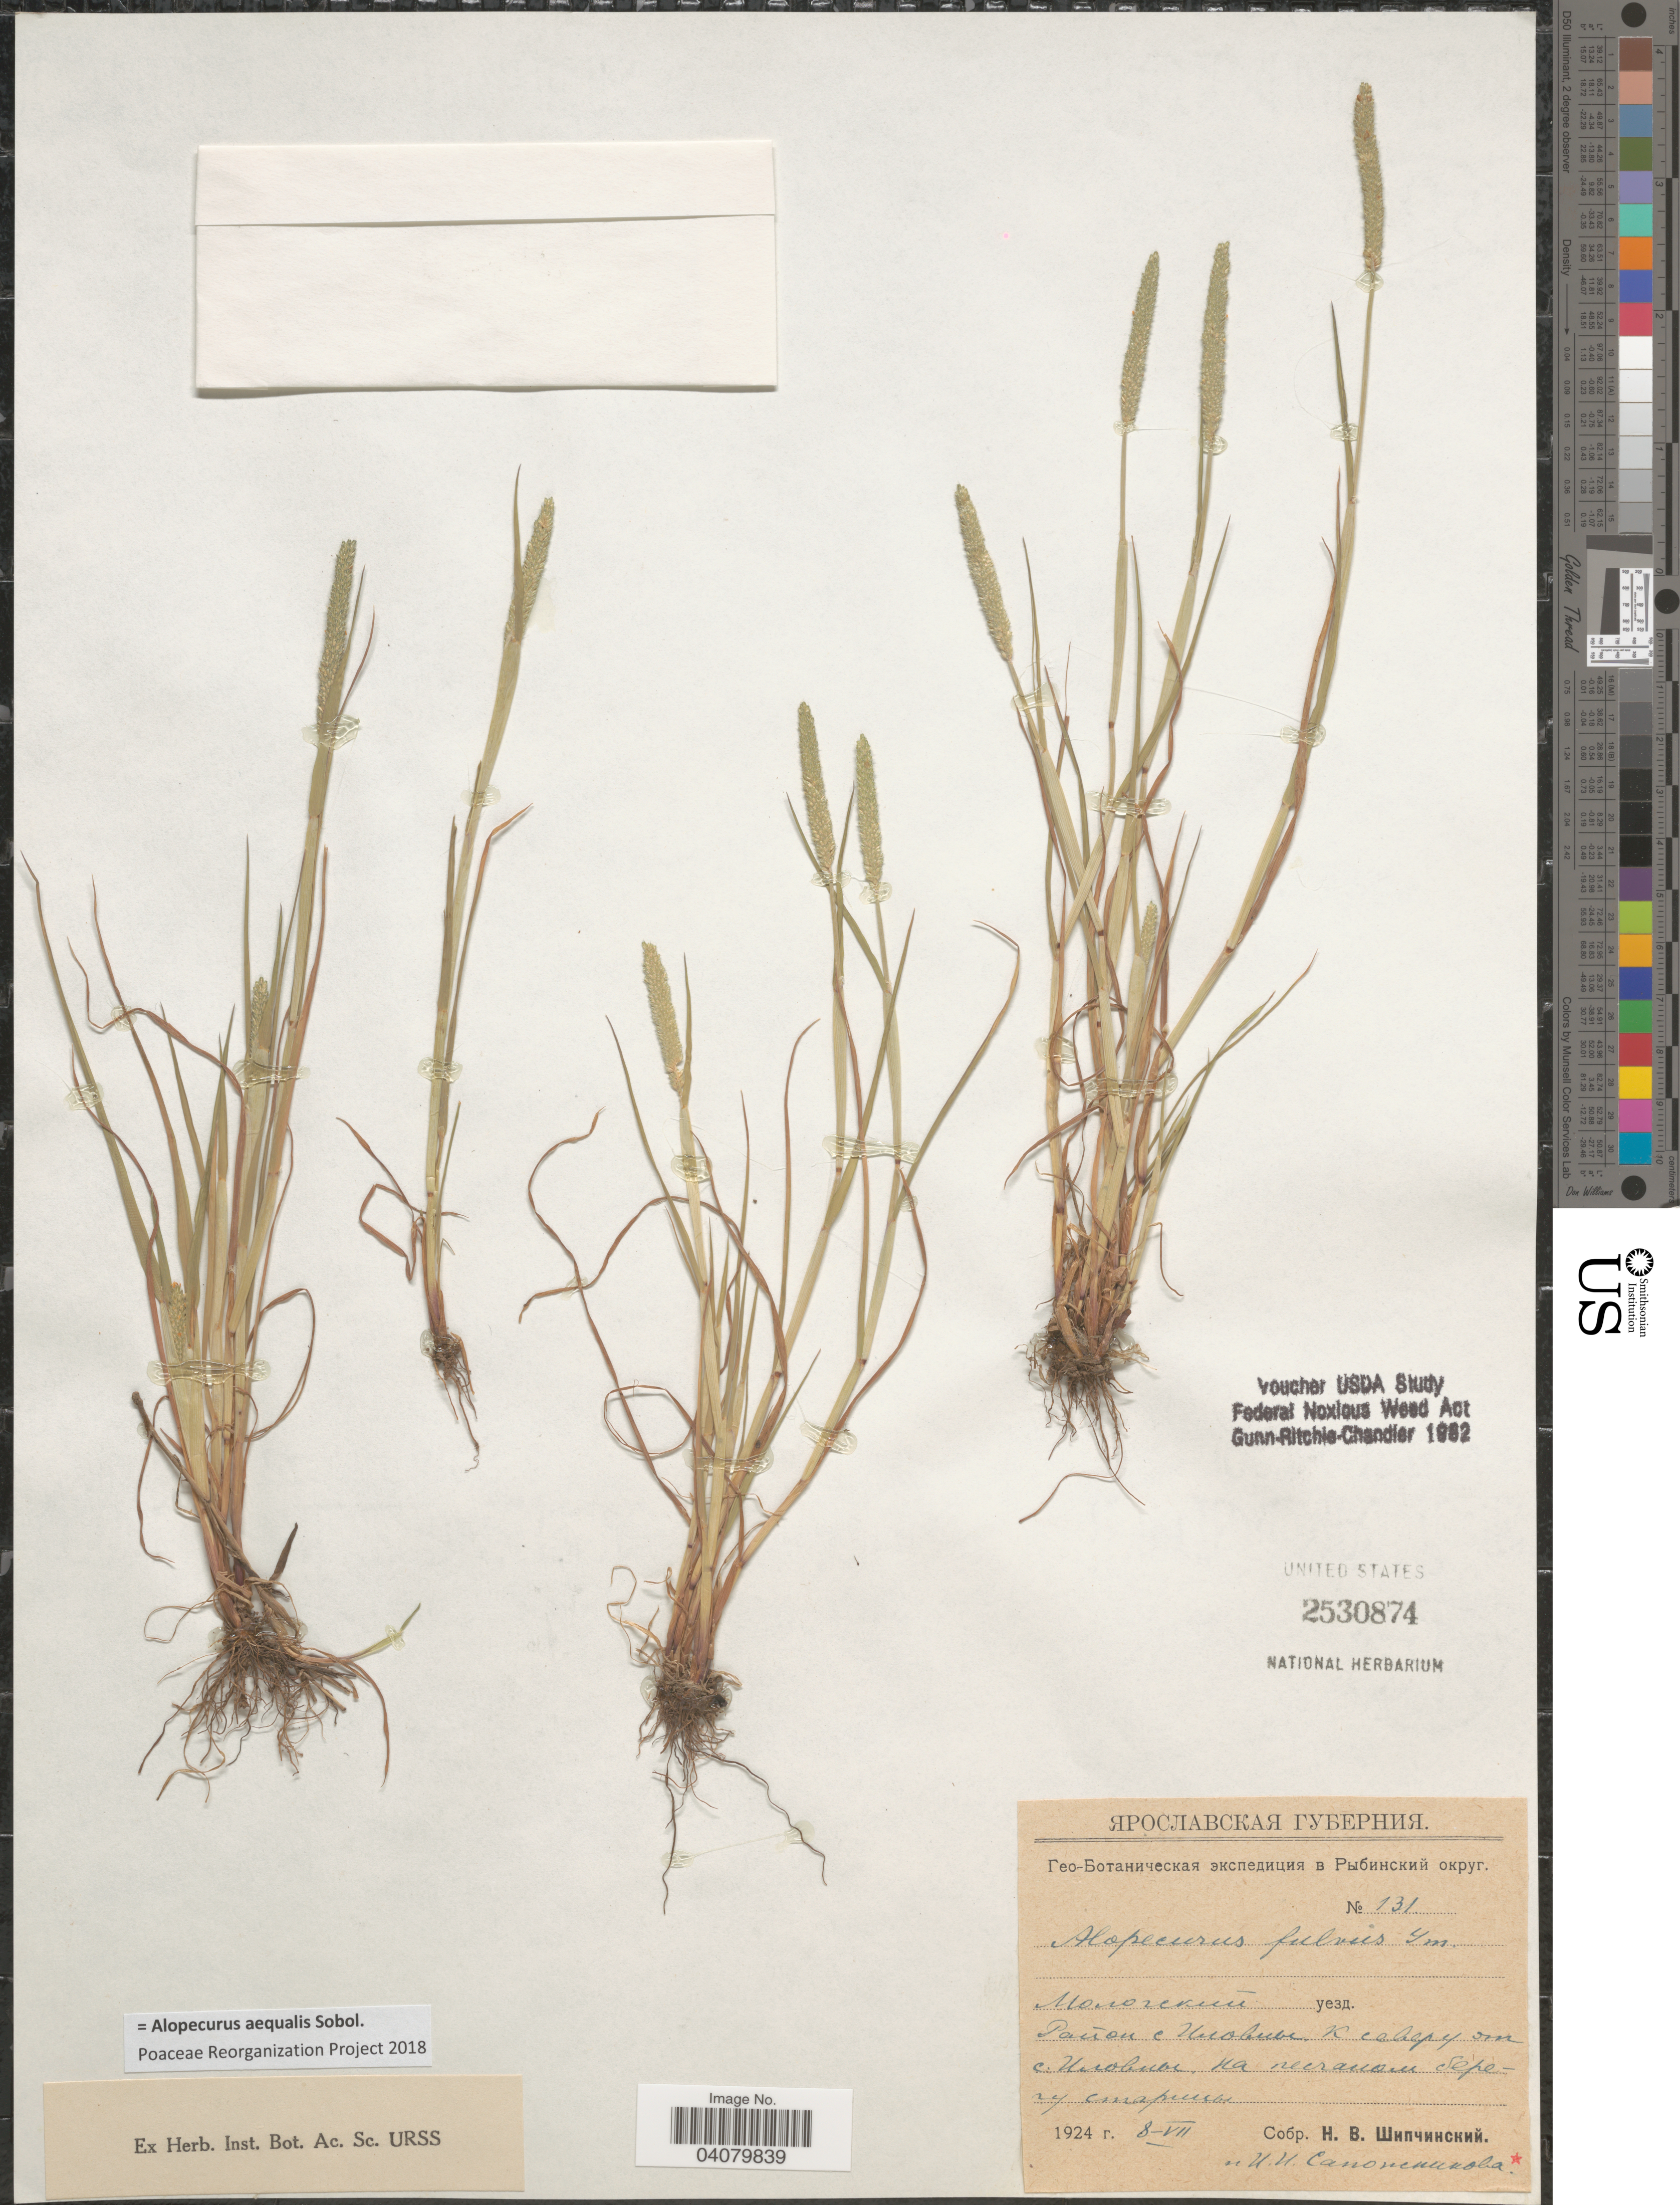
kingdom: Plantae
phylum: Tracheophyta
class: Liliopsida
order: Poales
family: Poaceae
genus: Alopecurus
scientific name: Alopecurus aequalis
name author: Sobol.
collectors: N. Shipchinskiy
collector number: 131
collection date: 1924-07-08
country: Russian Federation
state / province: Yaroslavl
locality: Area of village Ilovna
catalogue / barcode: US 2530874